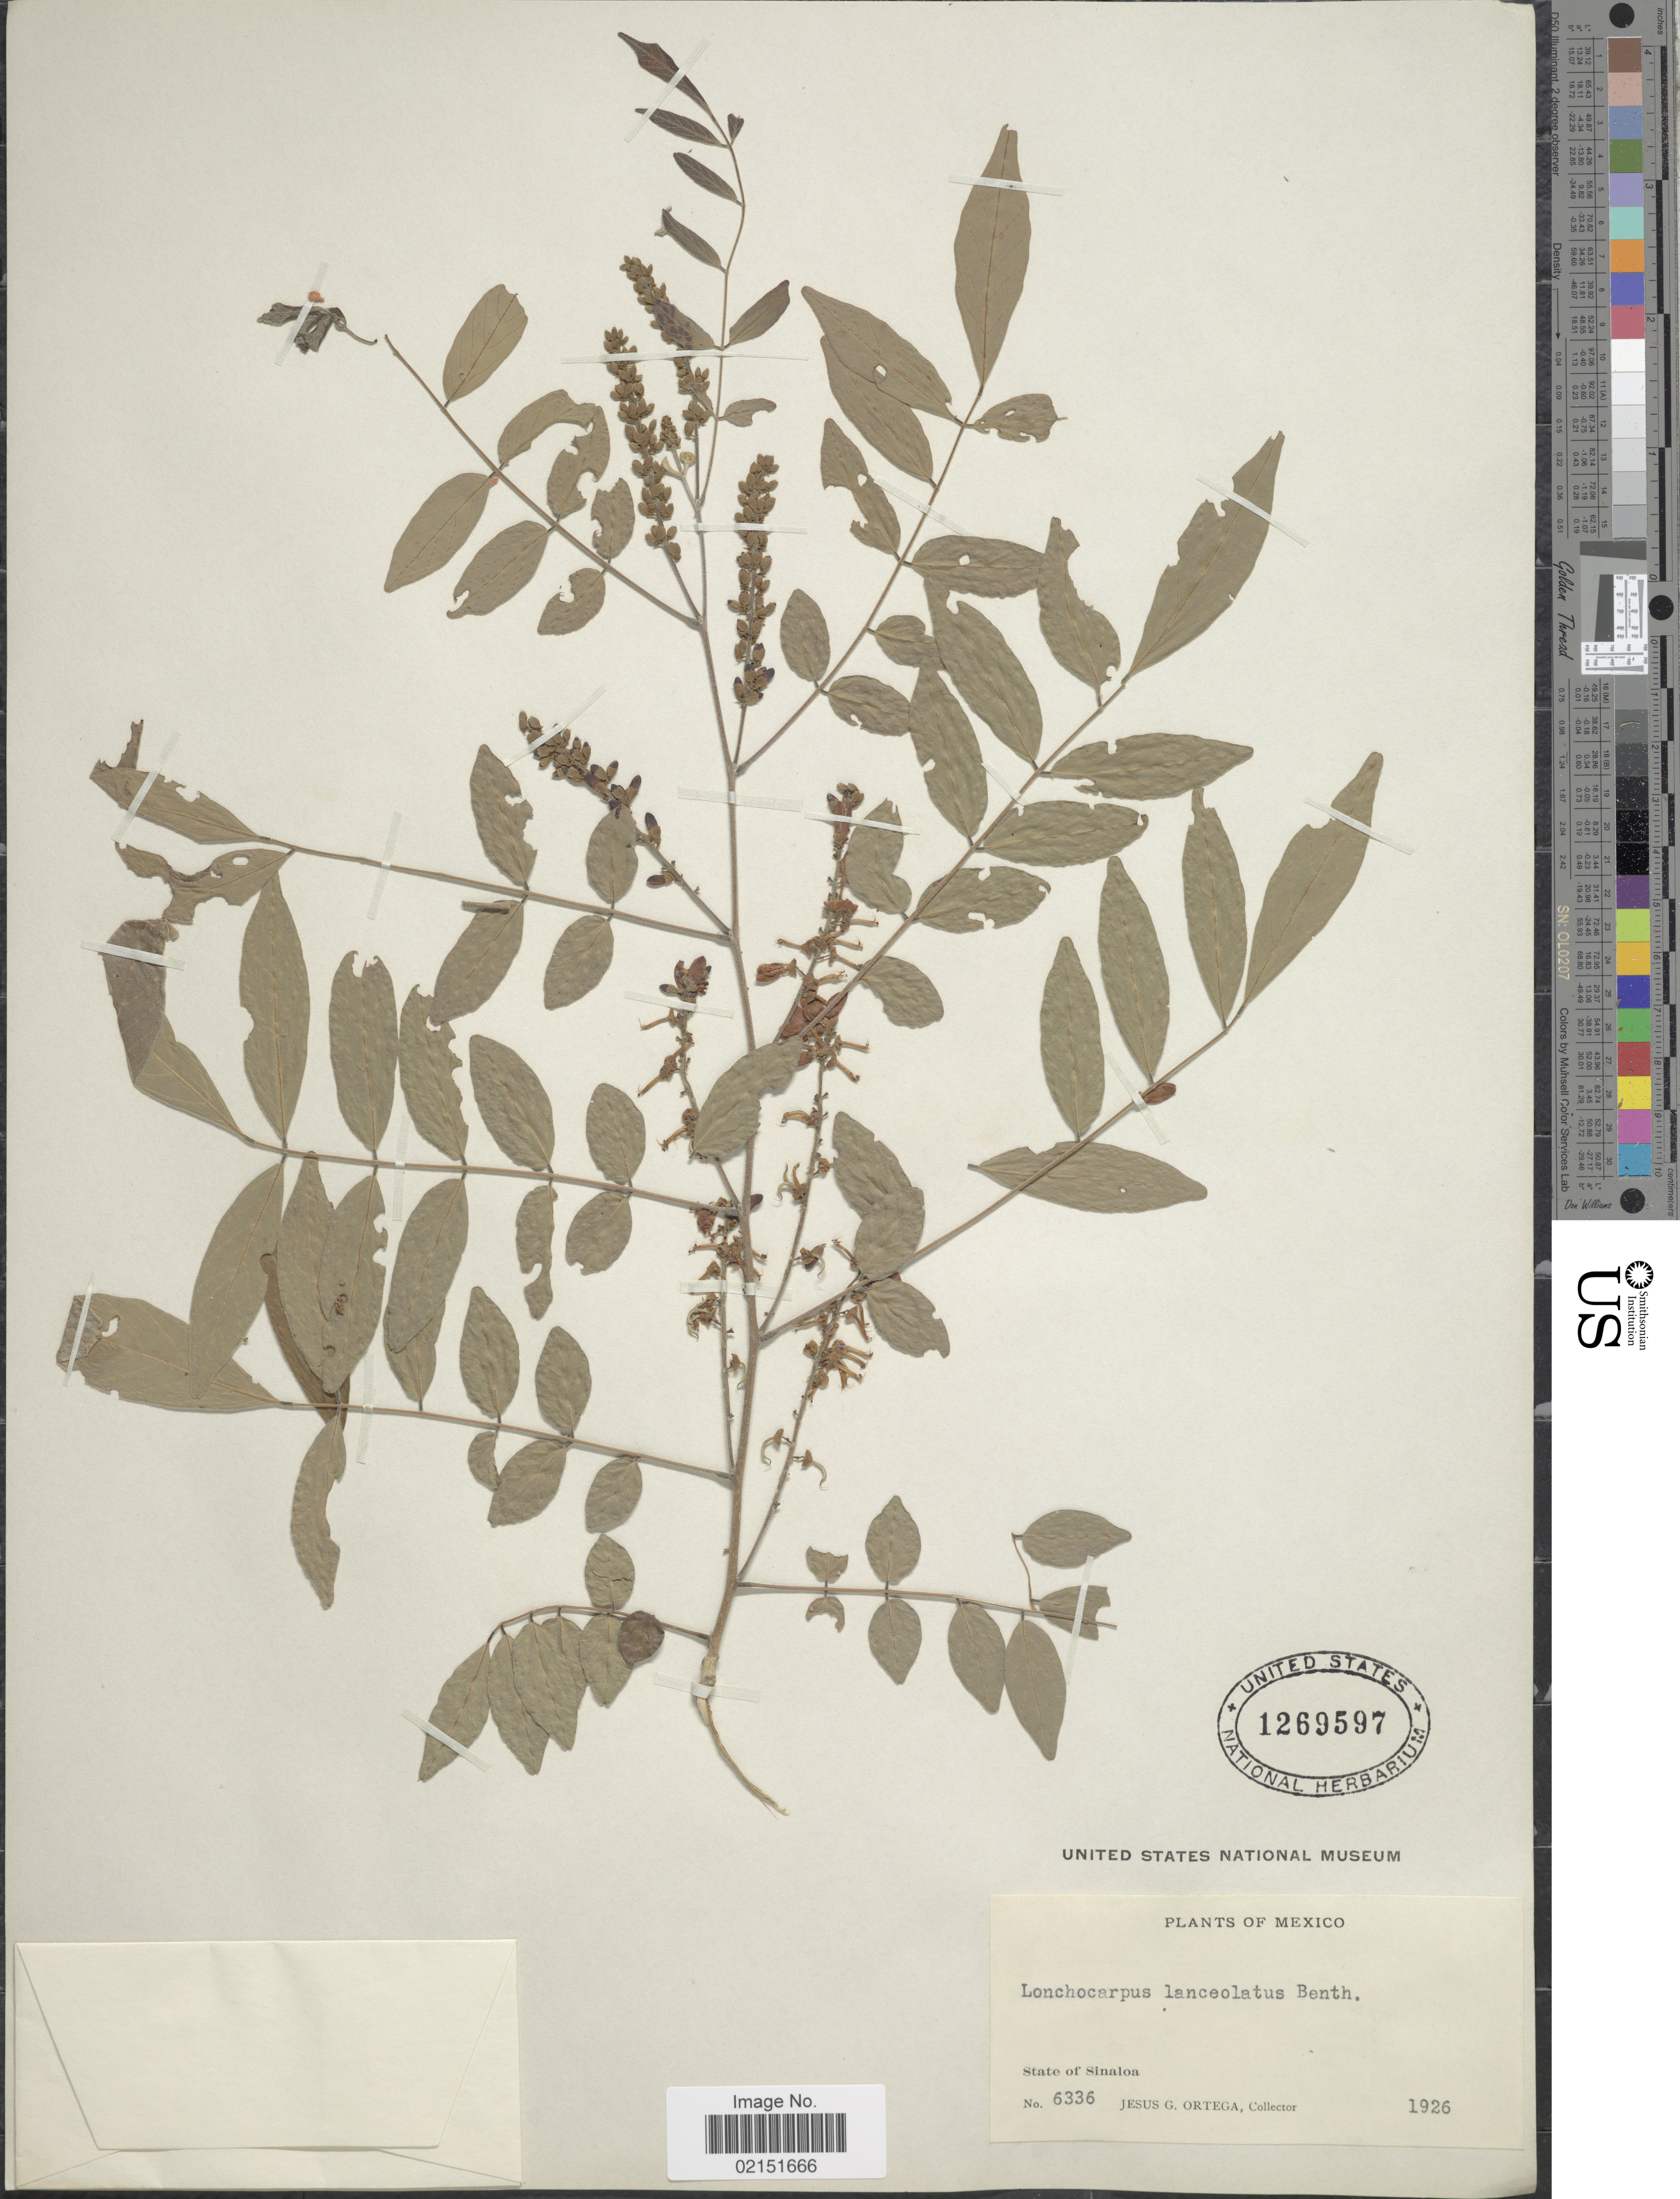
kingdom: Plantae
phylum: Tracheophyta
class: Magnoliopsida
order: Fabales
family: Fabaceae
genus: Lonchocarpus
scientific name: Lonchocarpus lanceolatus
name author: Benth.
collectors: J. Ortega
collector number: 6336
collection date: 1926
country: Mexico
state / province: Sinaloa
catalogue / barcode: US 1269597